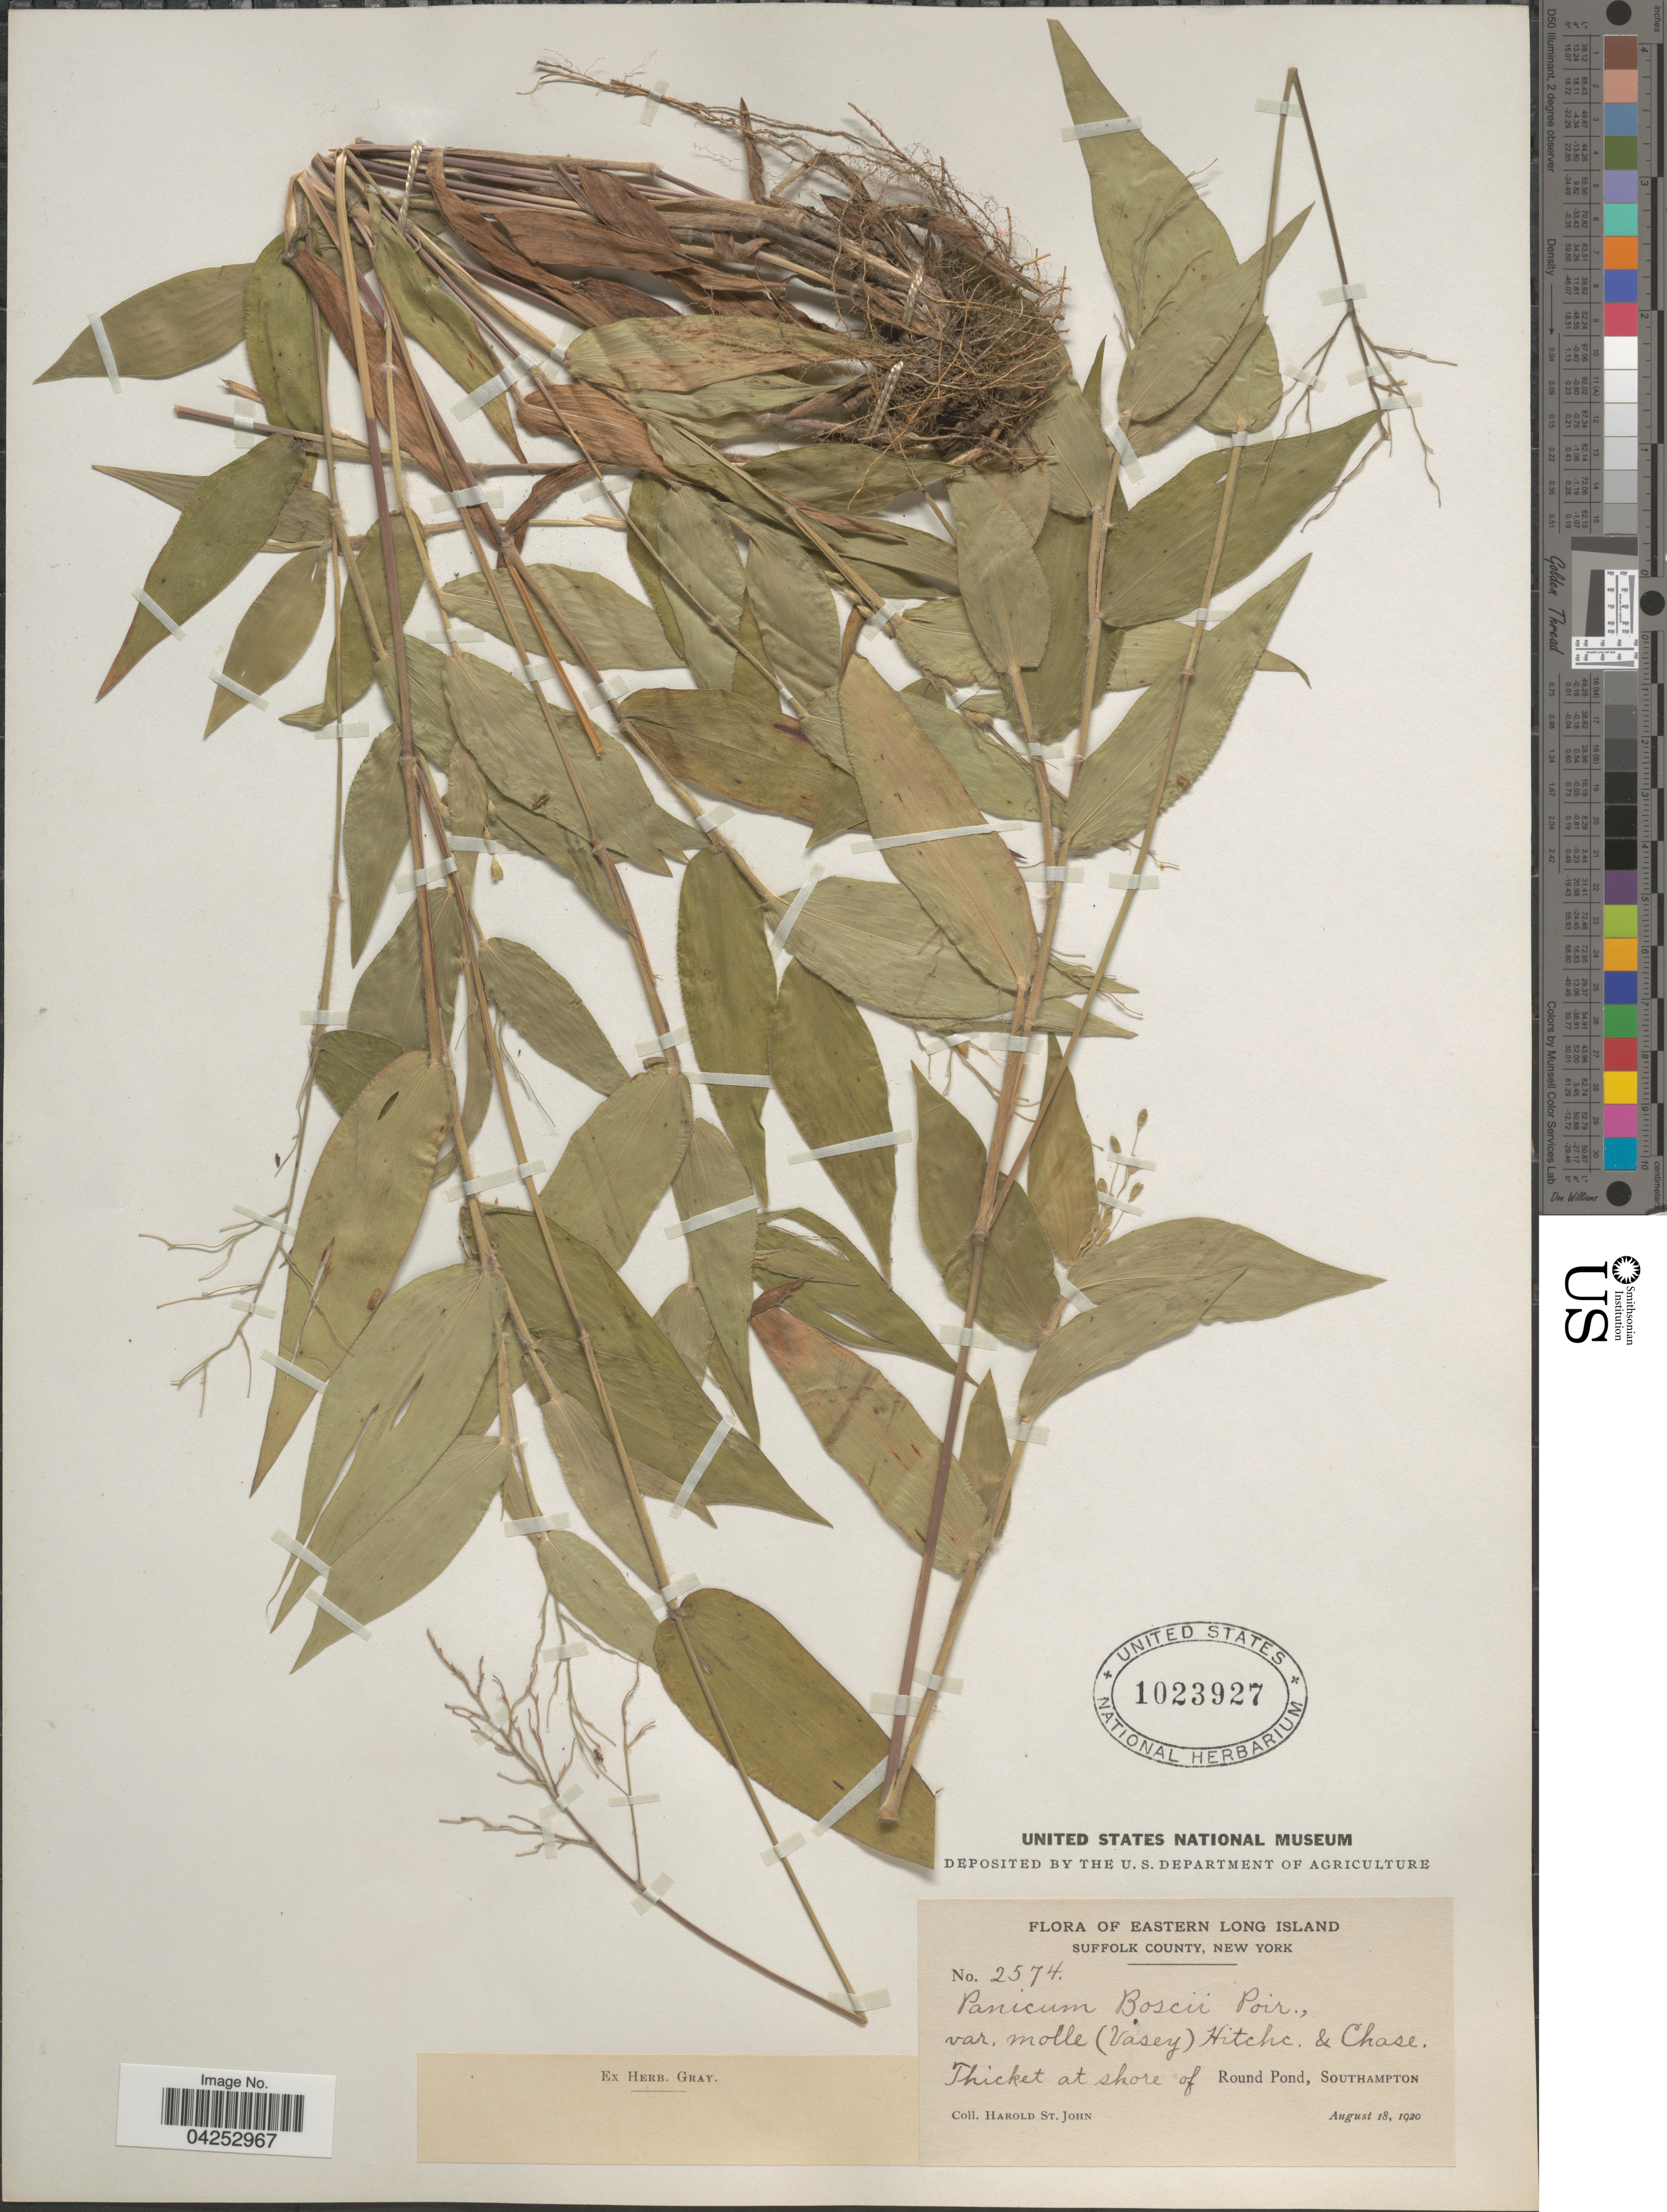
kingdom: Plantae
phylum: Tracheophyta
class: Liliopsida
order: Poales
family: Poaceae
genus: Dichanthelium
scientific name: Dichanthelium boscii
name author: (Poir.) Gould & C.A. Clark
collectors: H. St. John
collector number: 2574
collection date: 1920-08-18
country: United States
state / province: New York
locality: Eastern Long Island. Suffolk County. Thicket at shore of Round Pond, Southampton.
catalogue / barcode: US 1023927